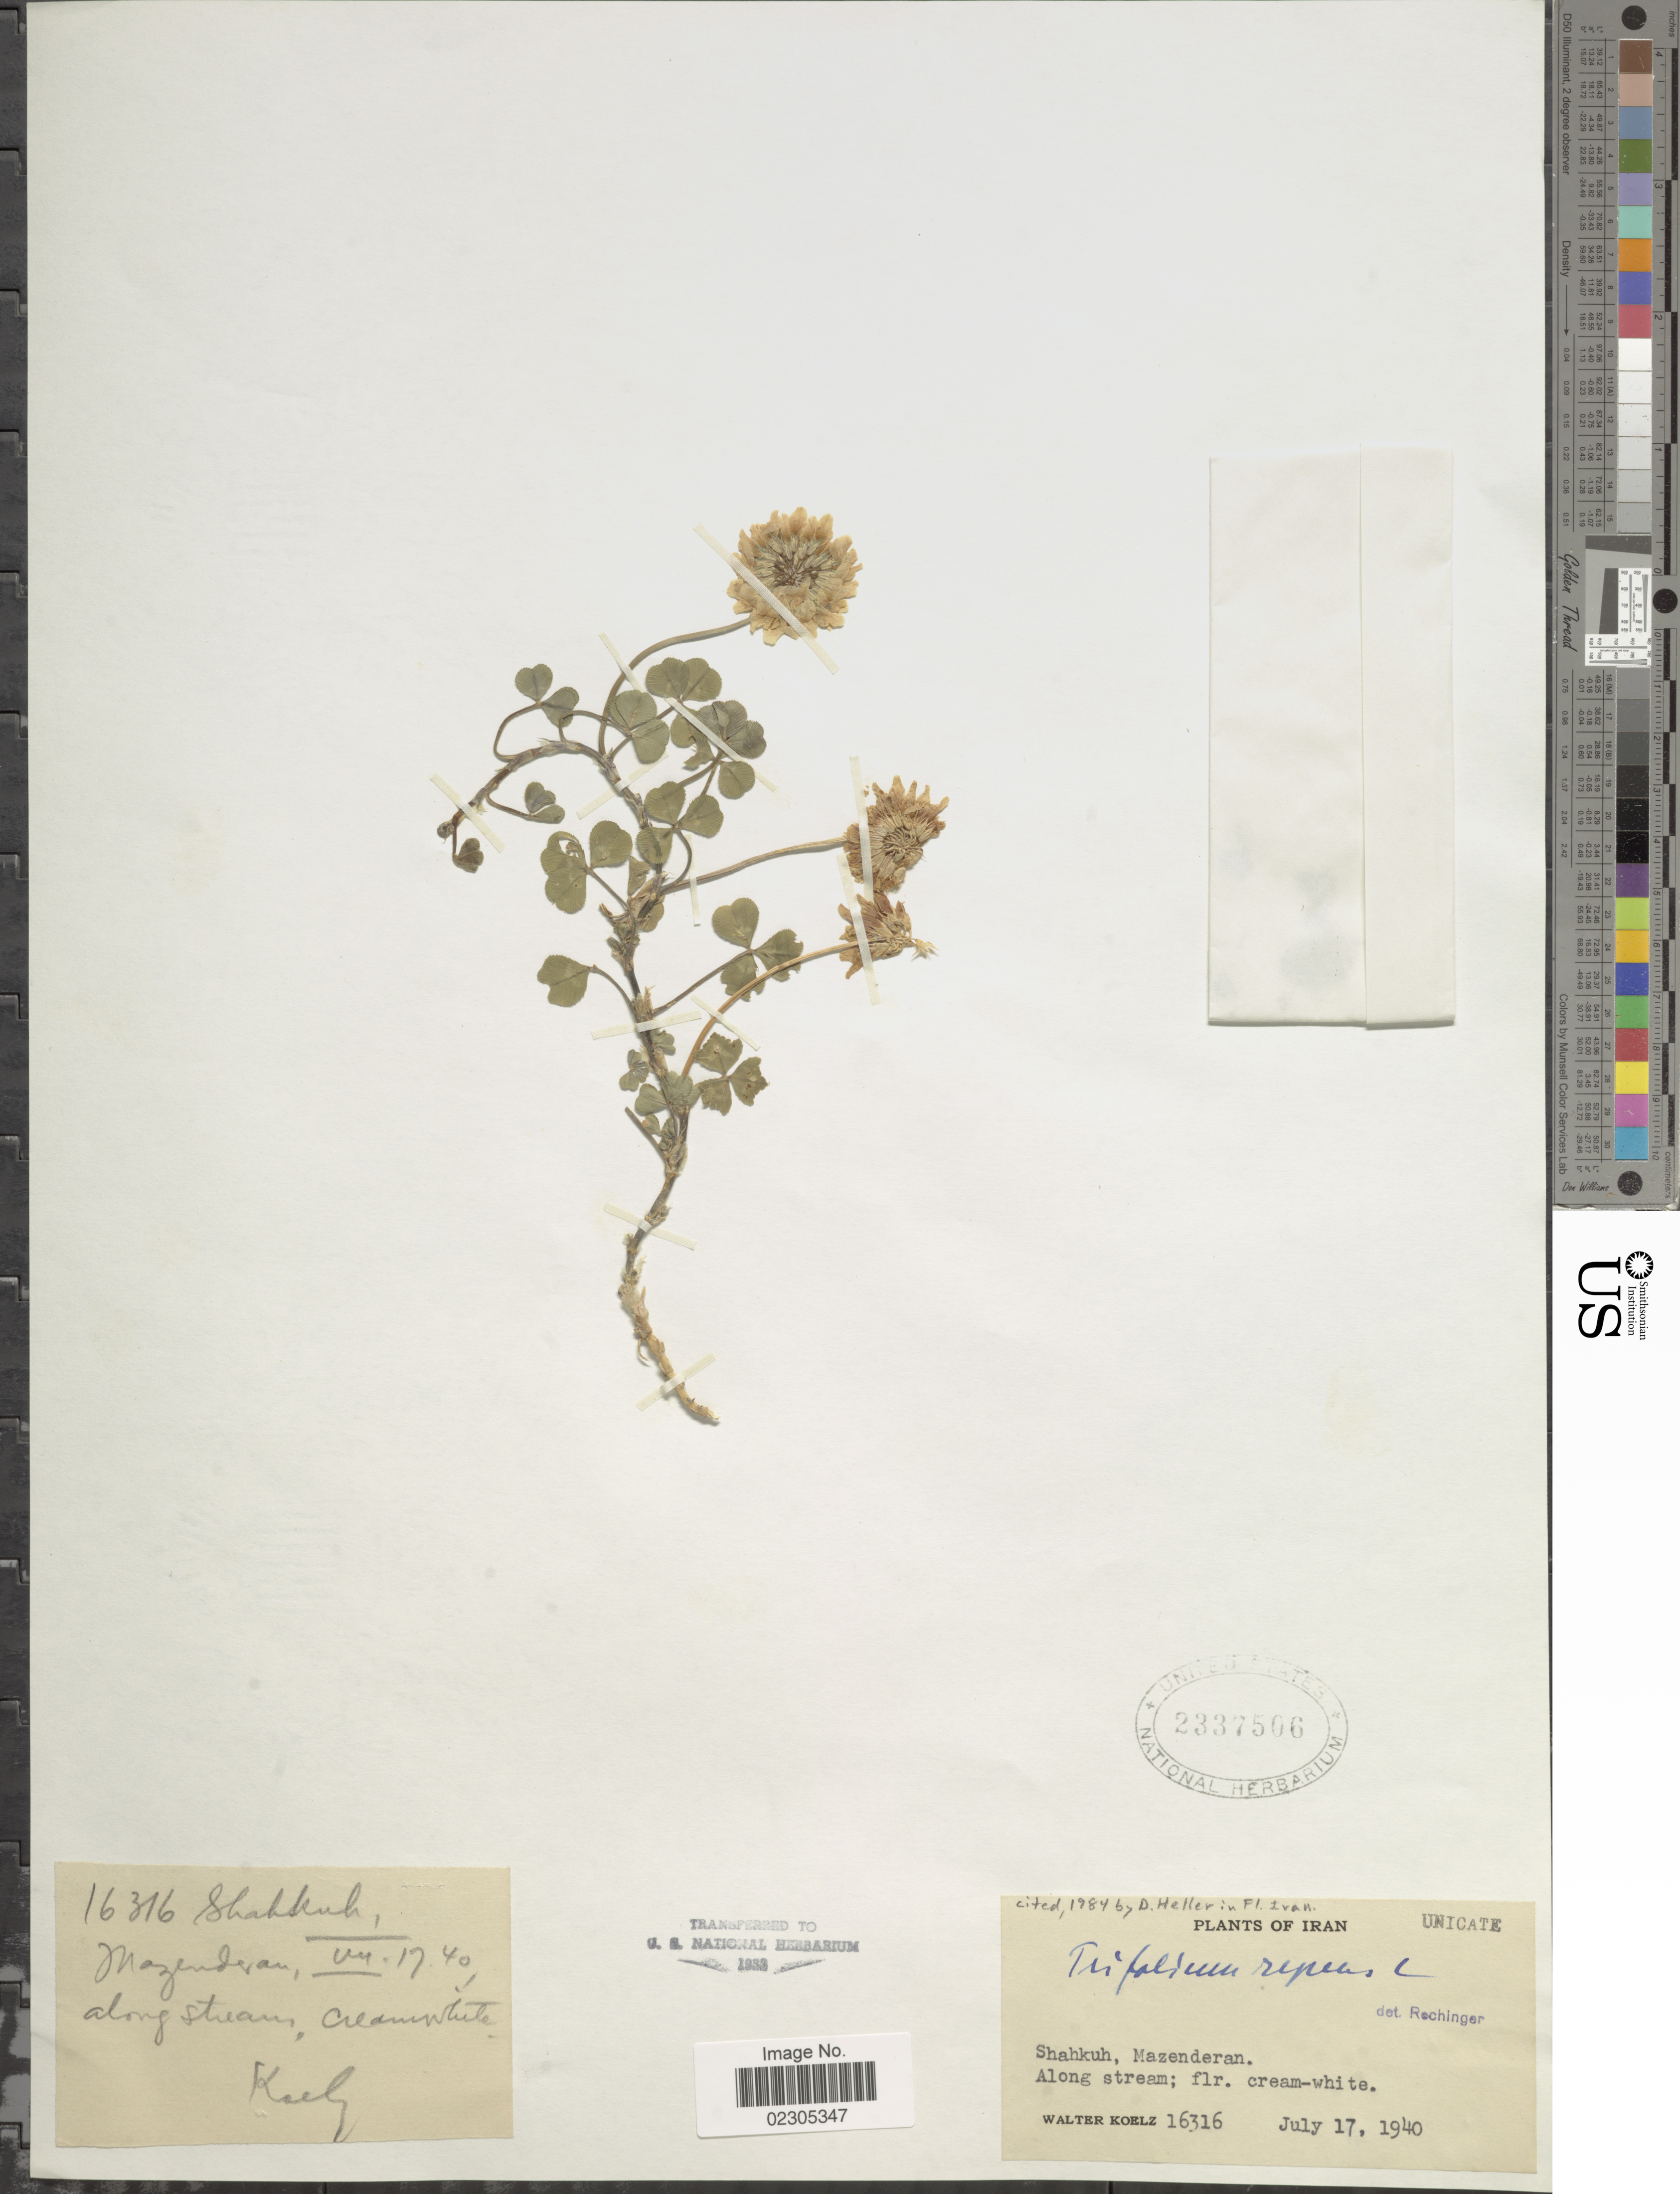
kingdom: Plantae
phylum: Tracheophyta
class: Magnoliopsida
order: Fabales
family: Fabaceae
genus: Trifolium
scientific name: Trifolium repens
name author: L.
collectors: W. N. Koelz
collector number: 16316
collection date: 1940-07-17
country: Iran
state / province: Mazandaran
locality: Shakuh, Mazenderan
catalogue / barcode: US 2337506